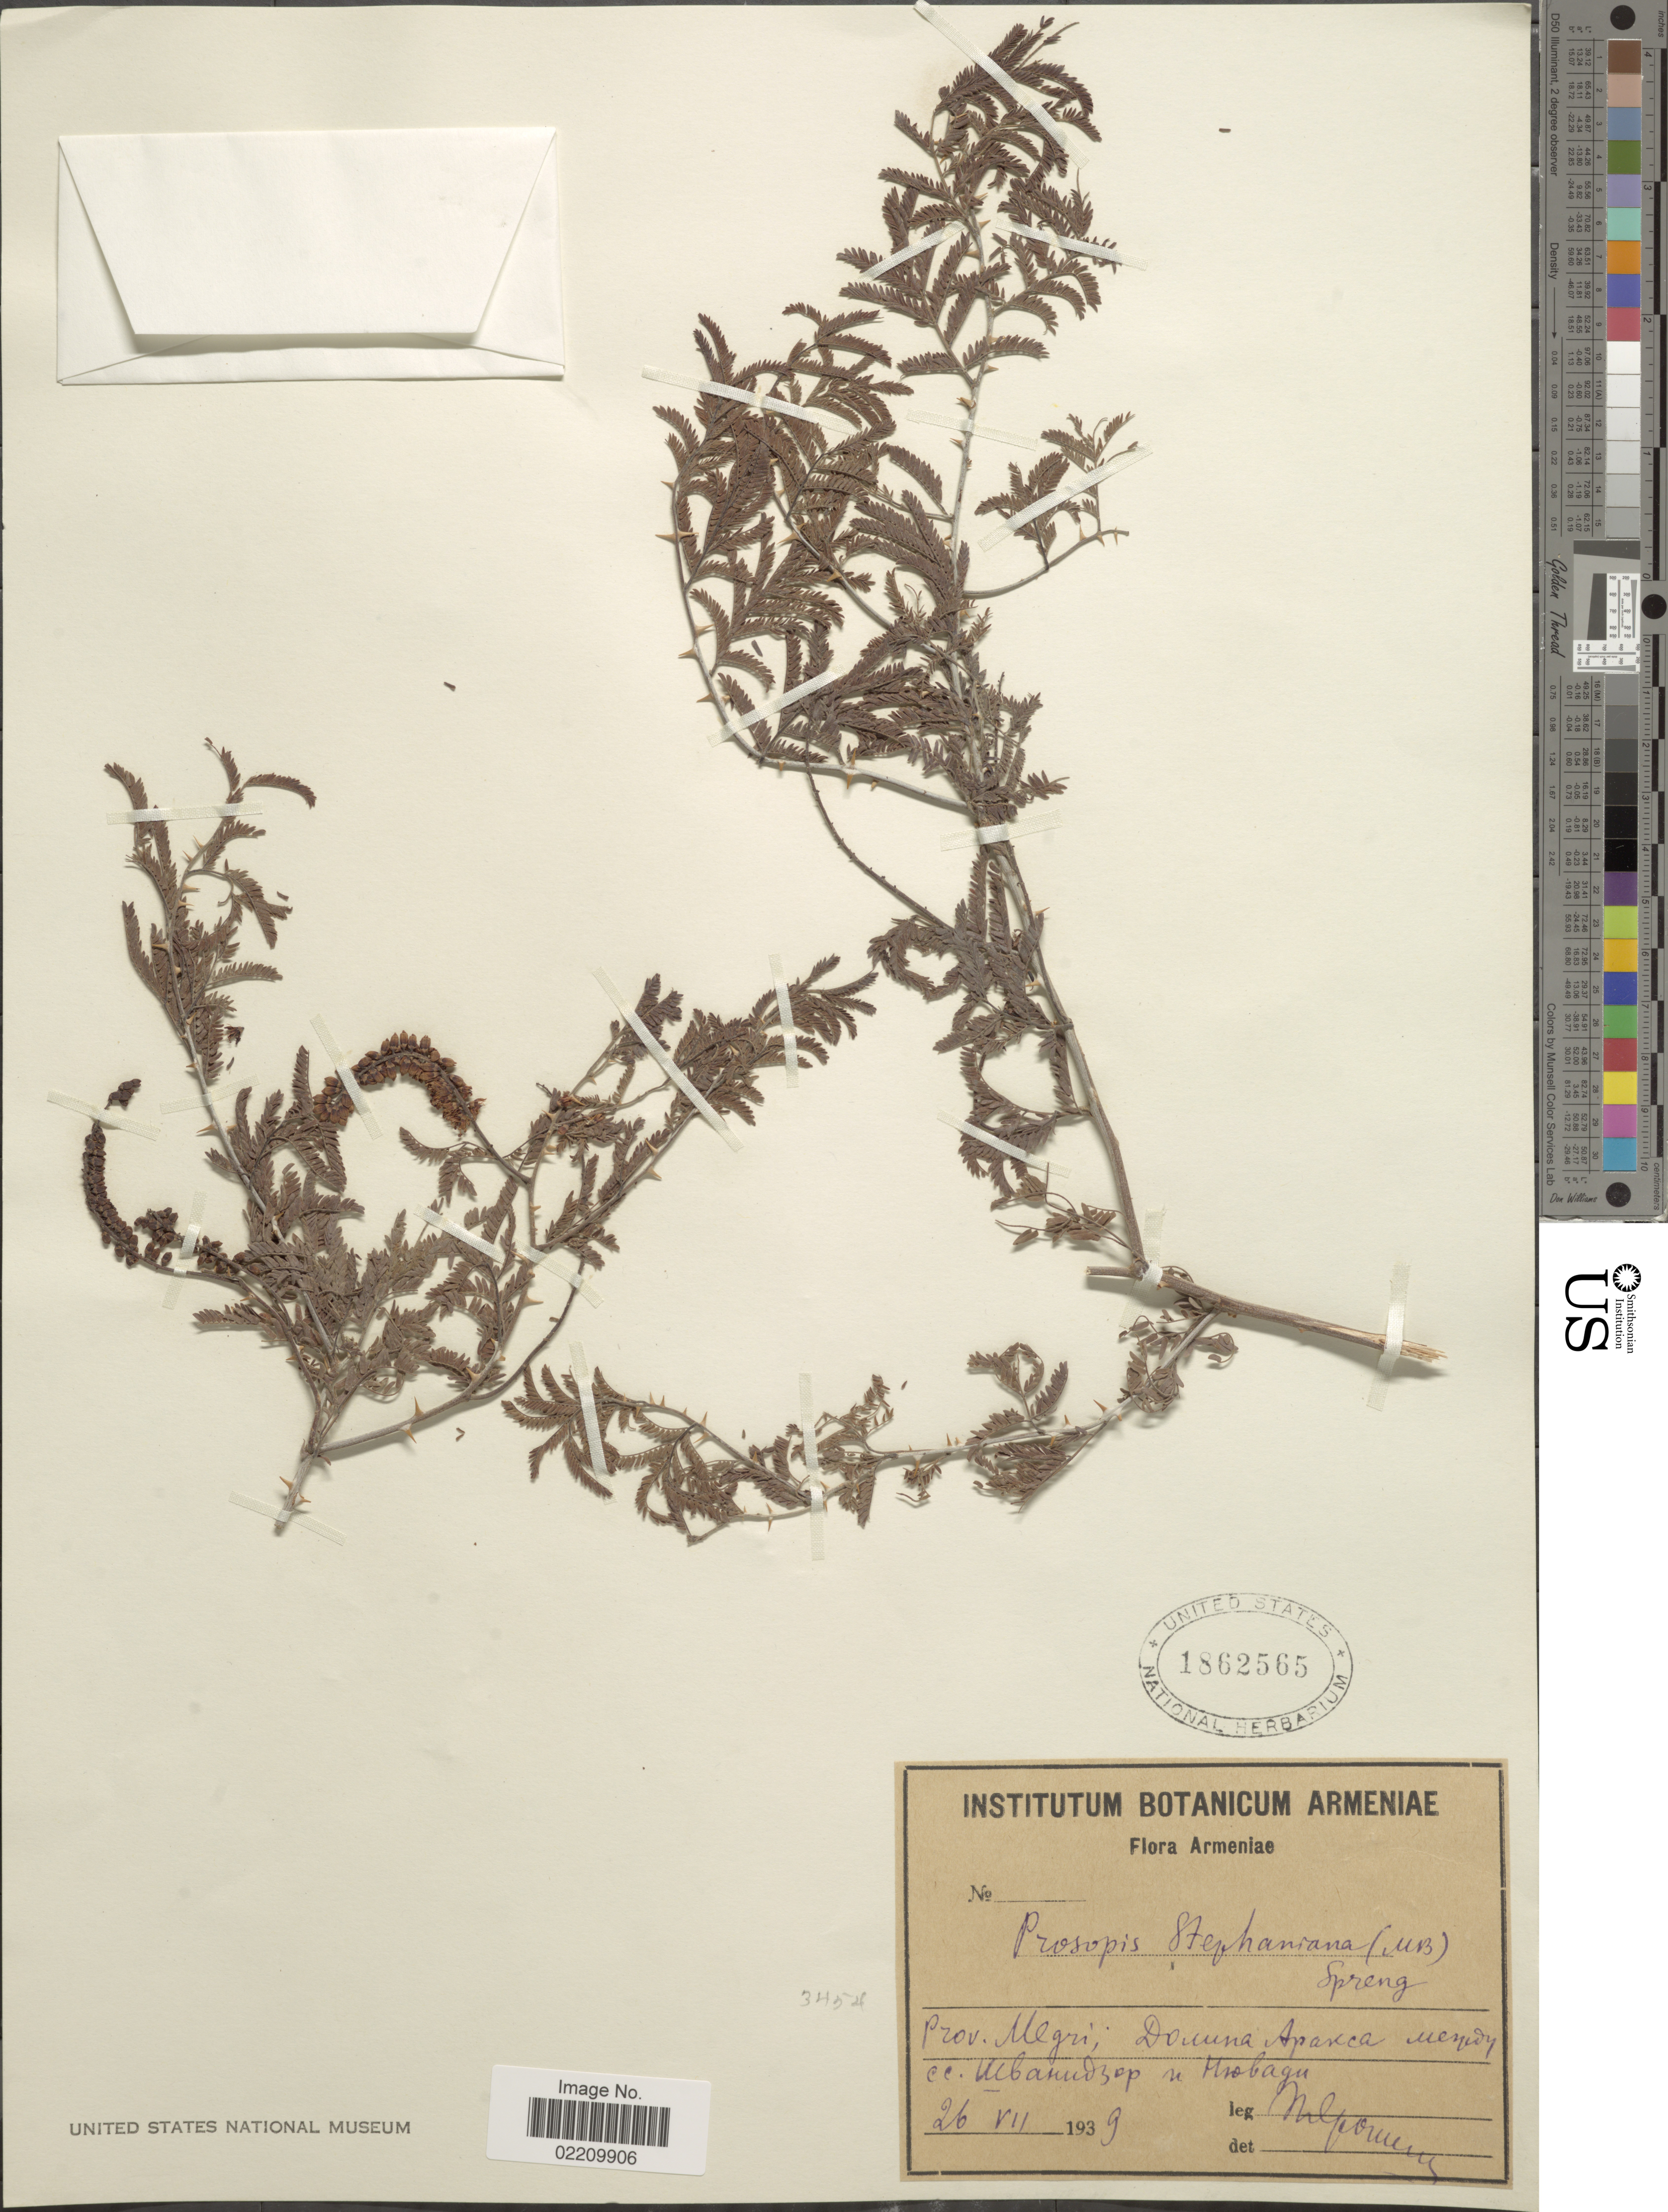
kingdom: Plantae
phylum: Tracheophyta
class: Magnoliopsida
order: Fabales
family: Fabaceae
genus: Prosopis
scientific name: Prosopis farcta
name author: (Banks & Sol.) J.F. Macbr.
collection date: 1939-07-26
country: Armenia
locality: Prov. Megri, Domna, Aparca [interpreted]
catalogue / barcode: US 1862565